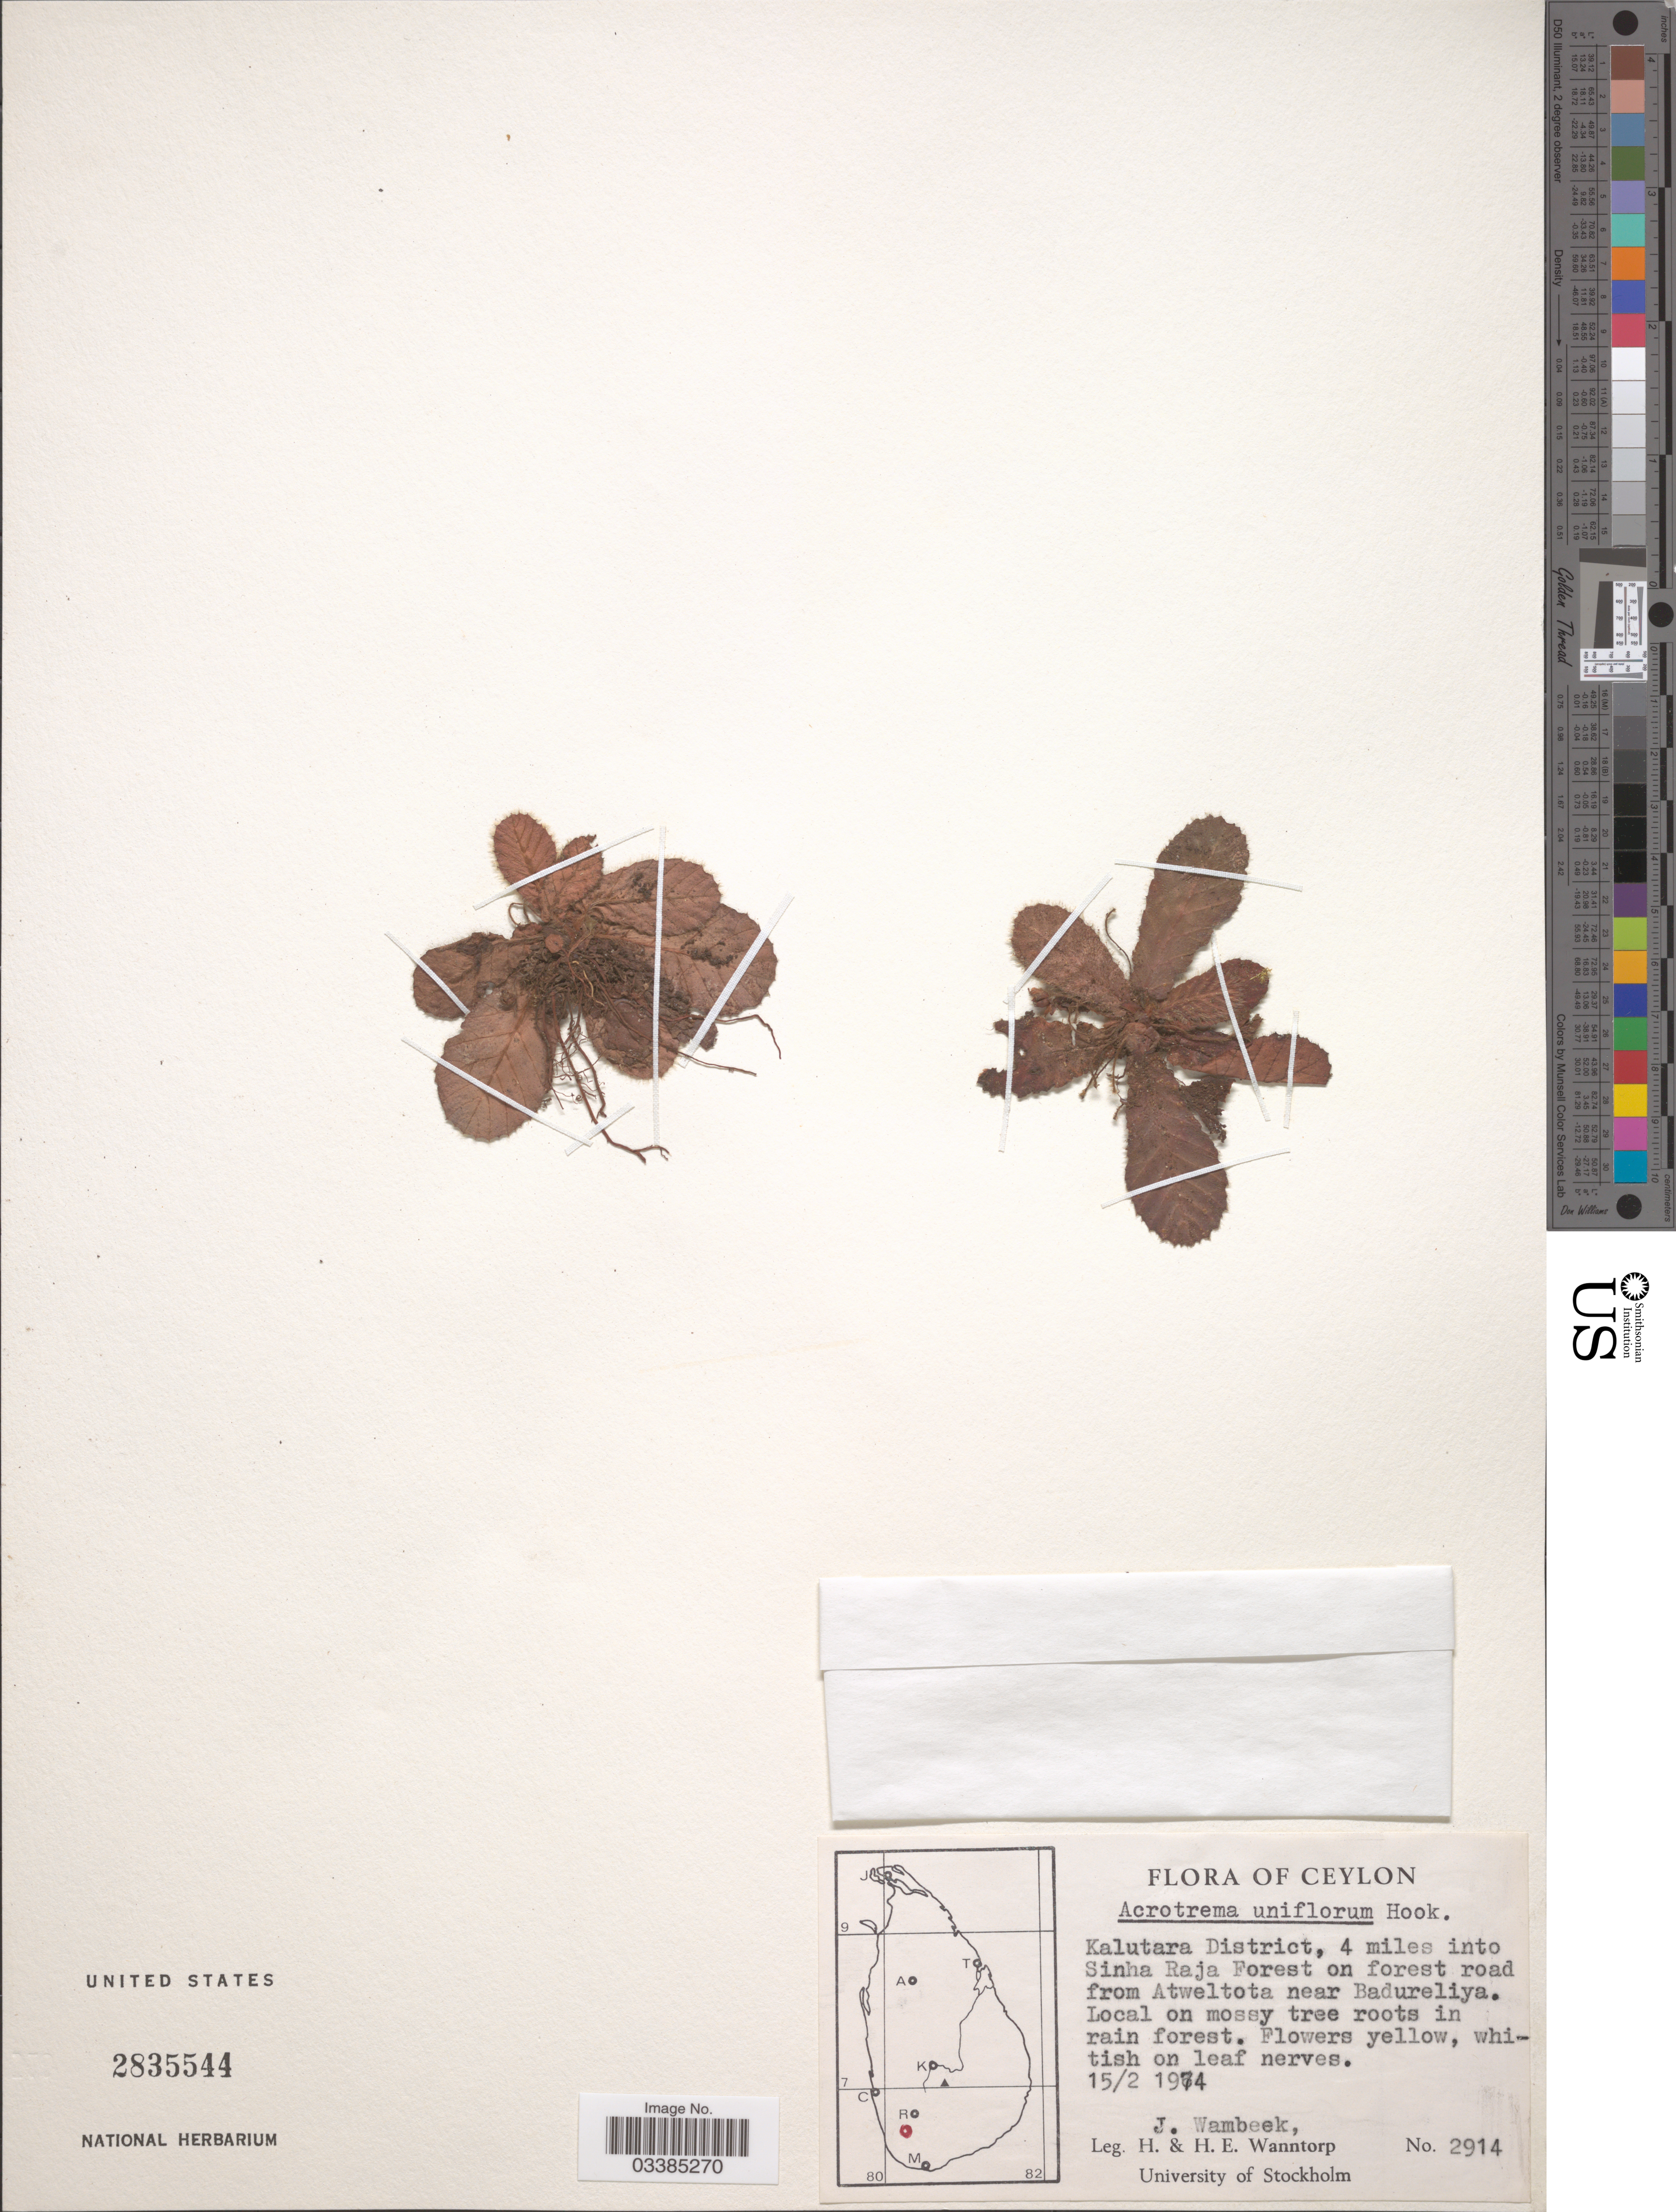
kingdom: Plantae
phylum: Tracheophyta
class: Magnoliopsida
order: Dilleniales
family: Dilleniaceae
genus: Acrotrema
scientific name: Acrotrema uniflorum var. uniflorum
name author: Hook.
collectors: J. Wambeek, H. Wanntorp & H. Wanntorp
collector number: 2914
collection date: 1974-02-15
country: Sri Lanka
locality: Ceylon. Kalutara District, 4 miles into Sinha Raja Forest on forest road from Atweltota near Badureliya.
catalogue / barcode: US 2835544